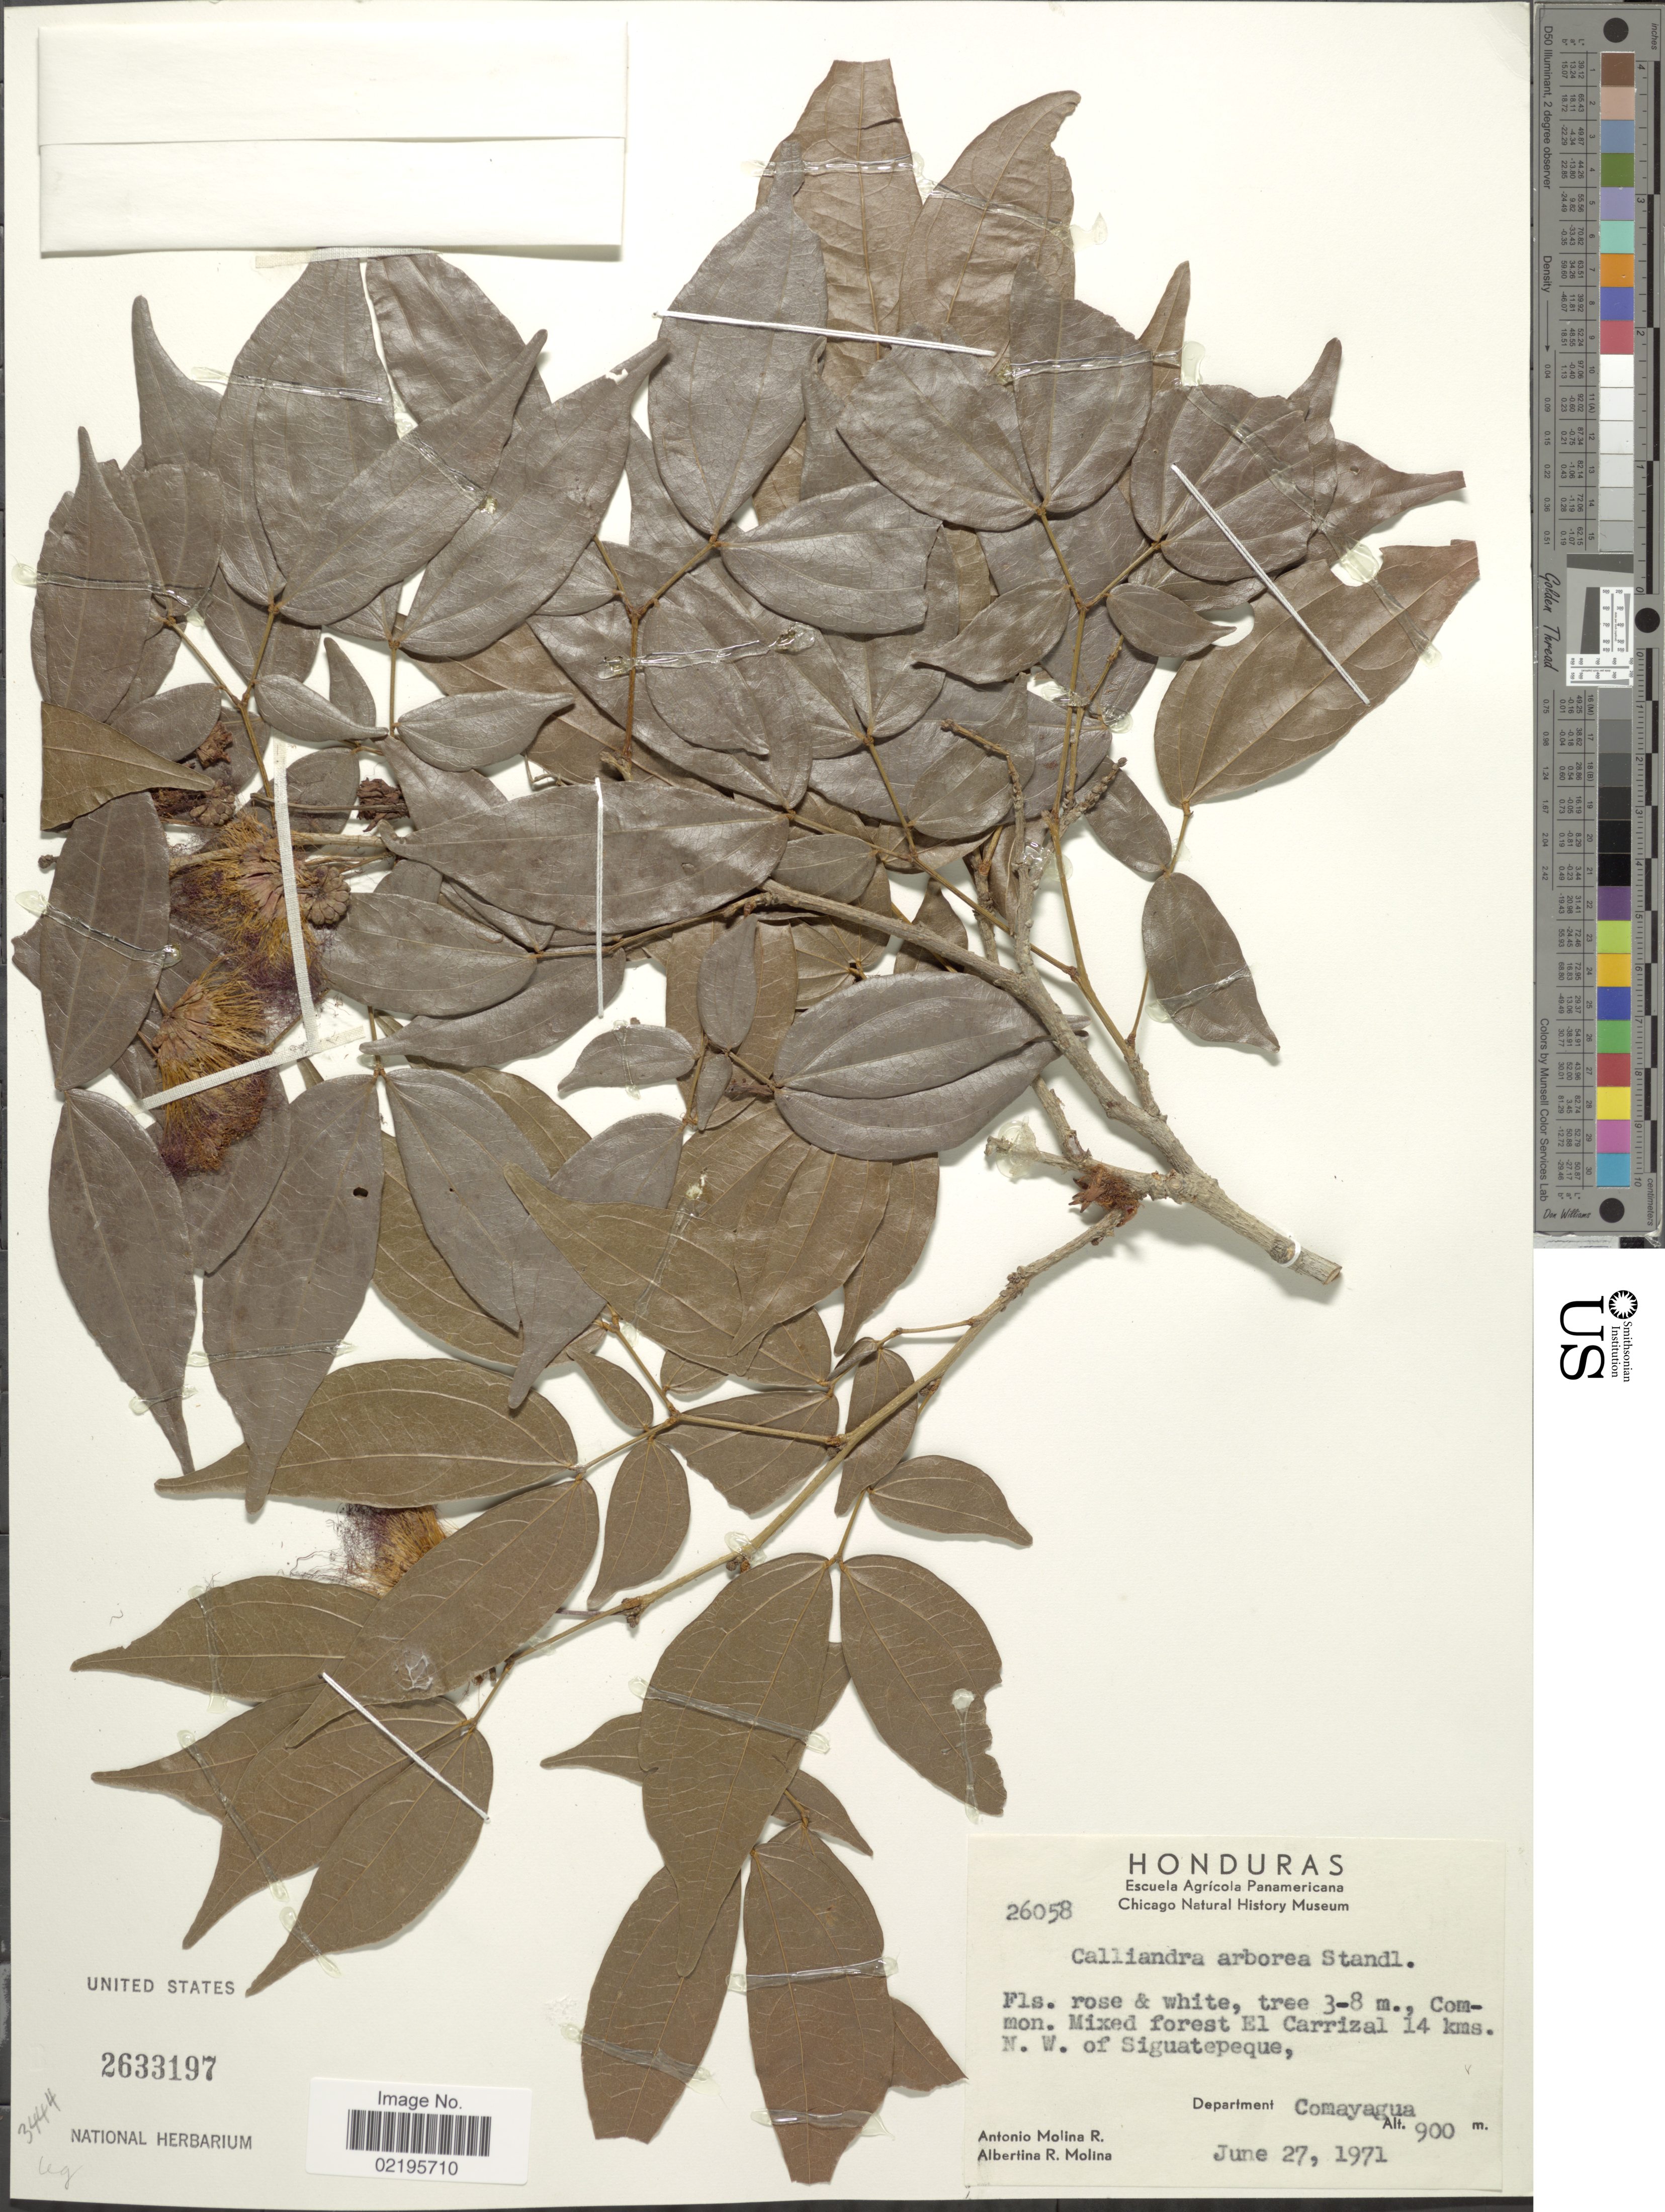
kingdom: Plantae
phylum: Tracheophyta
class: Magnoliopsida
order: Fabales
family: Fabaceae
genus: Calliandra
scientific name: Calliandra arborea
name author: Standl.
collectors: A. Molina R. & A. R. Molina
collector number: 26058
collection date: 1971-06-27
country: Honduras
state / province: Comayagua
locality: Mixed forest El Carrizal 14 kms. N.W. of Siguatepeque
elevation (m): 900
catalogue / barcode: US 2633197